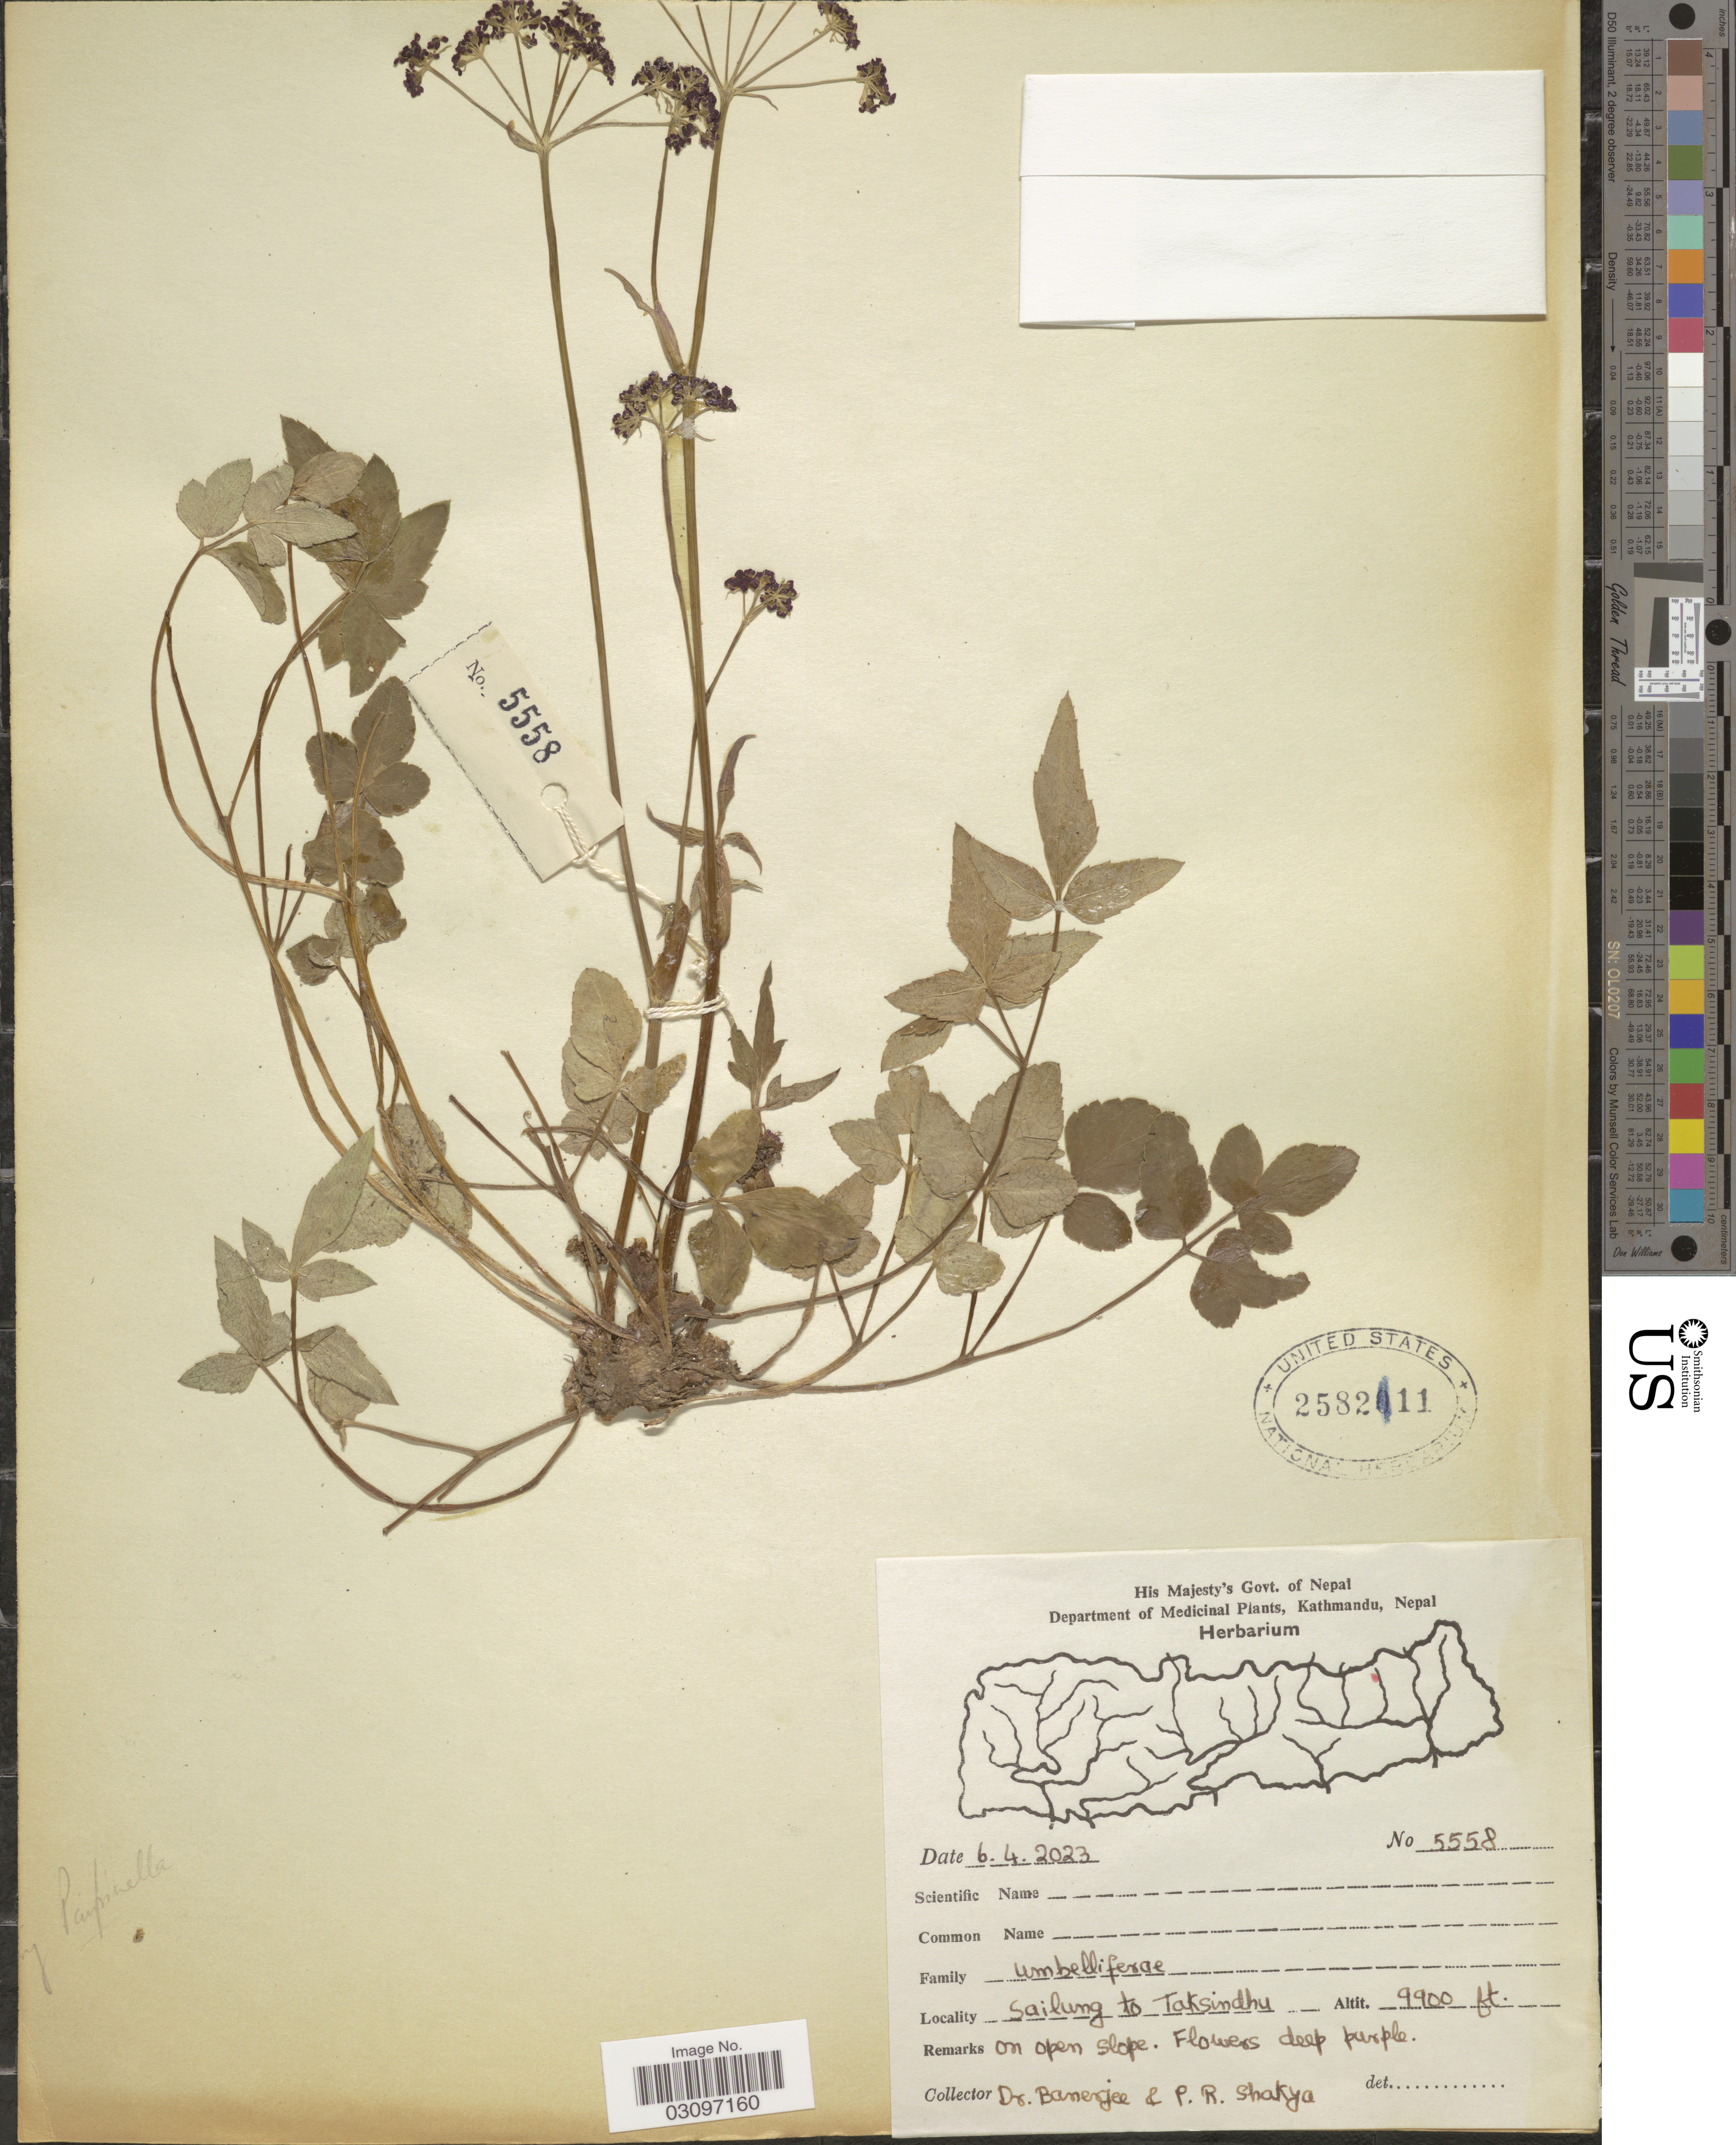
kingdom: Plantae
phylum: Tracheophyta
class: Magnoliopsida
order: Apiales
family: Apiaceae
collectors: -. Banerjee & P. Shakya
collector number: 5558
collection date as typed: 6.4.2023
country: Nepal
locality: Sailung to Taksindhu.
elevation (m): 3018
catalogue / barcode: US 2582111